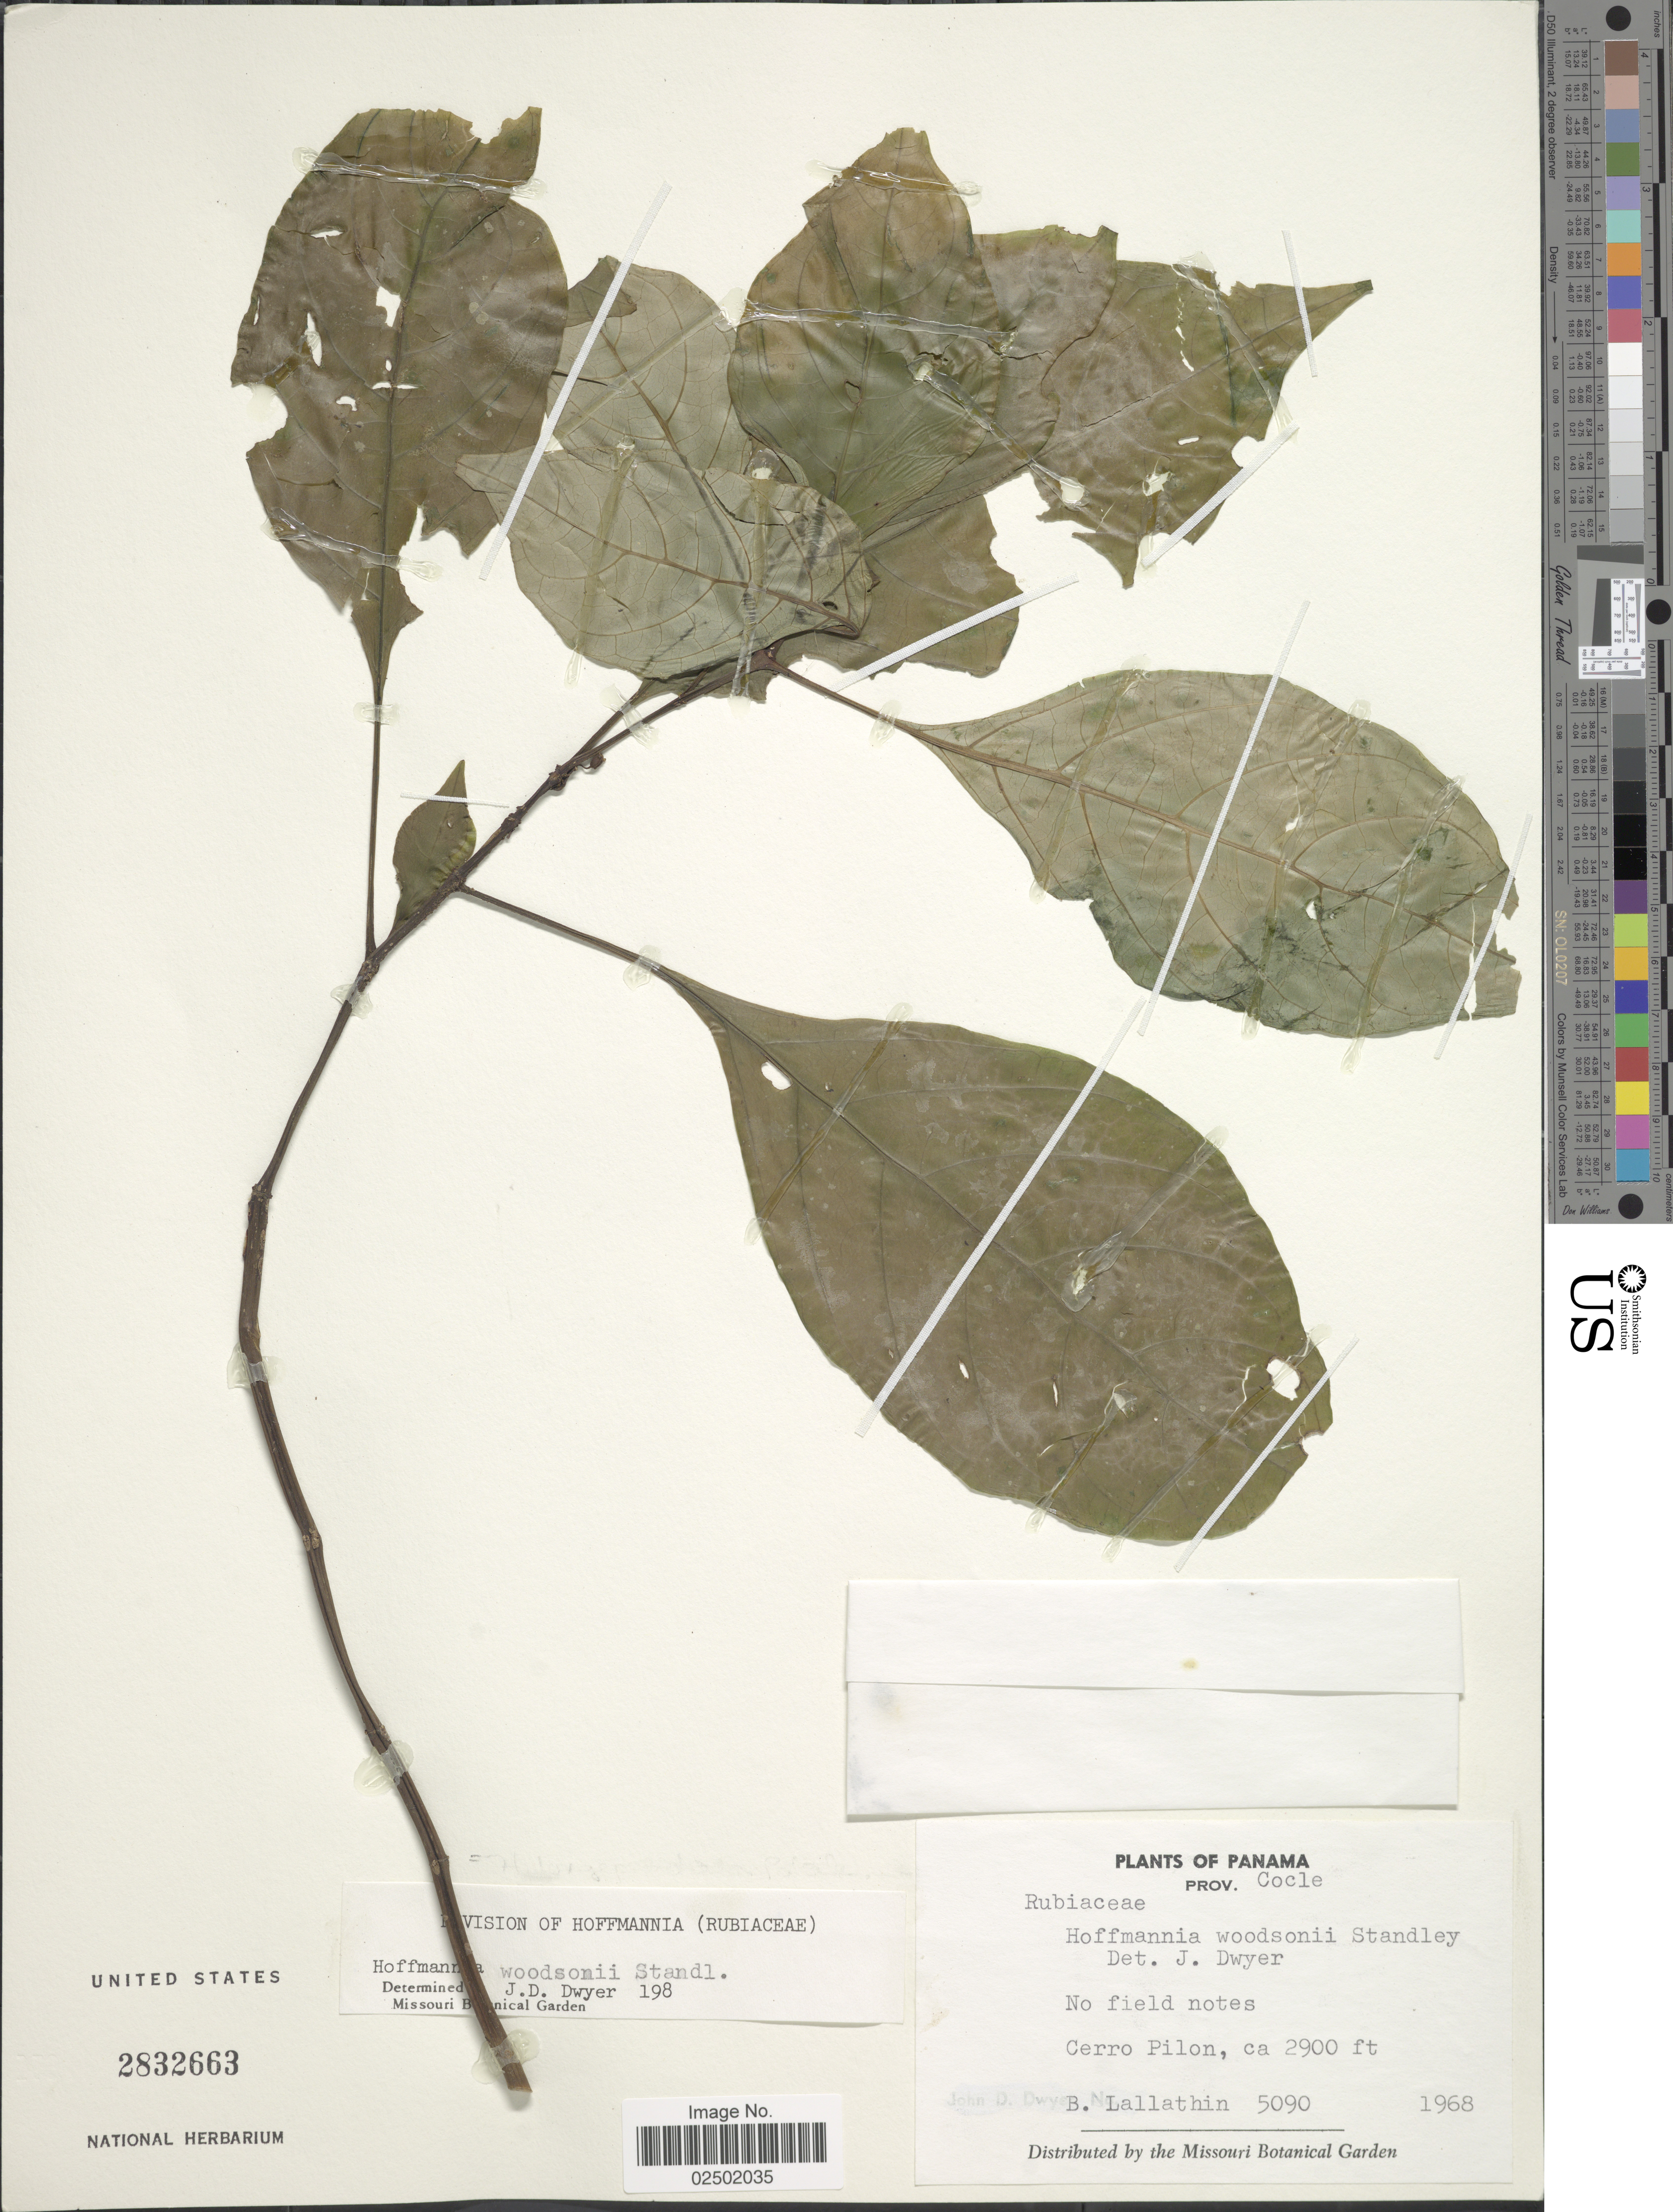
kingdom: Plantae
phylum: Tracheophyta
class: Magnoliopsida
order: Gentianales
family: Rubiaceae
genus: Hoffmannia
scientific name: Hoffmannia woodsonii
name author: Standl.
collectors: B. Lallathin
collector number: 5090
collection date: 1968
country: Panama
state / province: Coclé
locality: Cerro Pilon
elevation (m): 884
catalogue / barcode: US 2832663